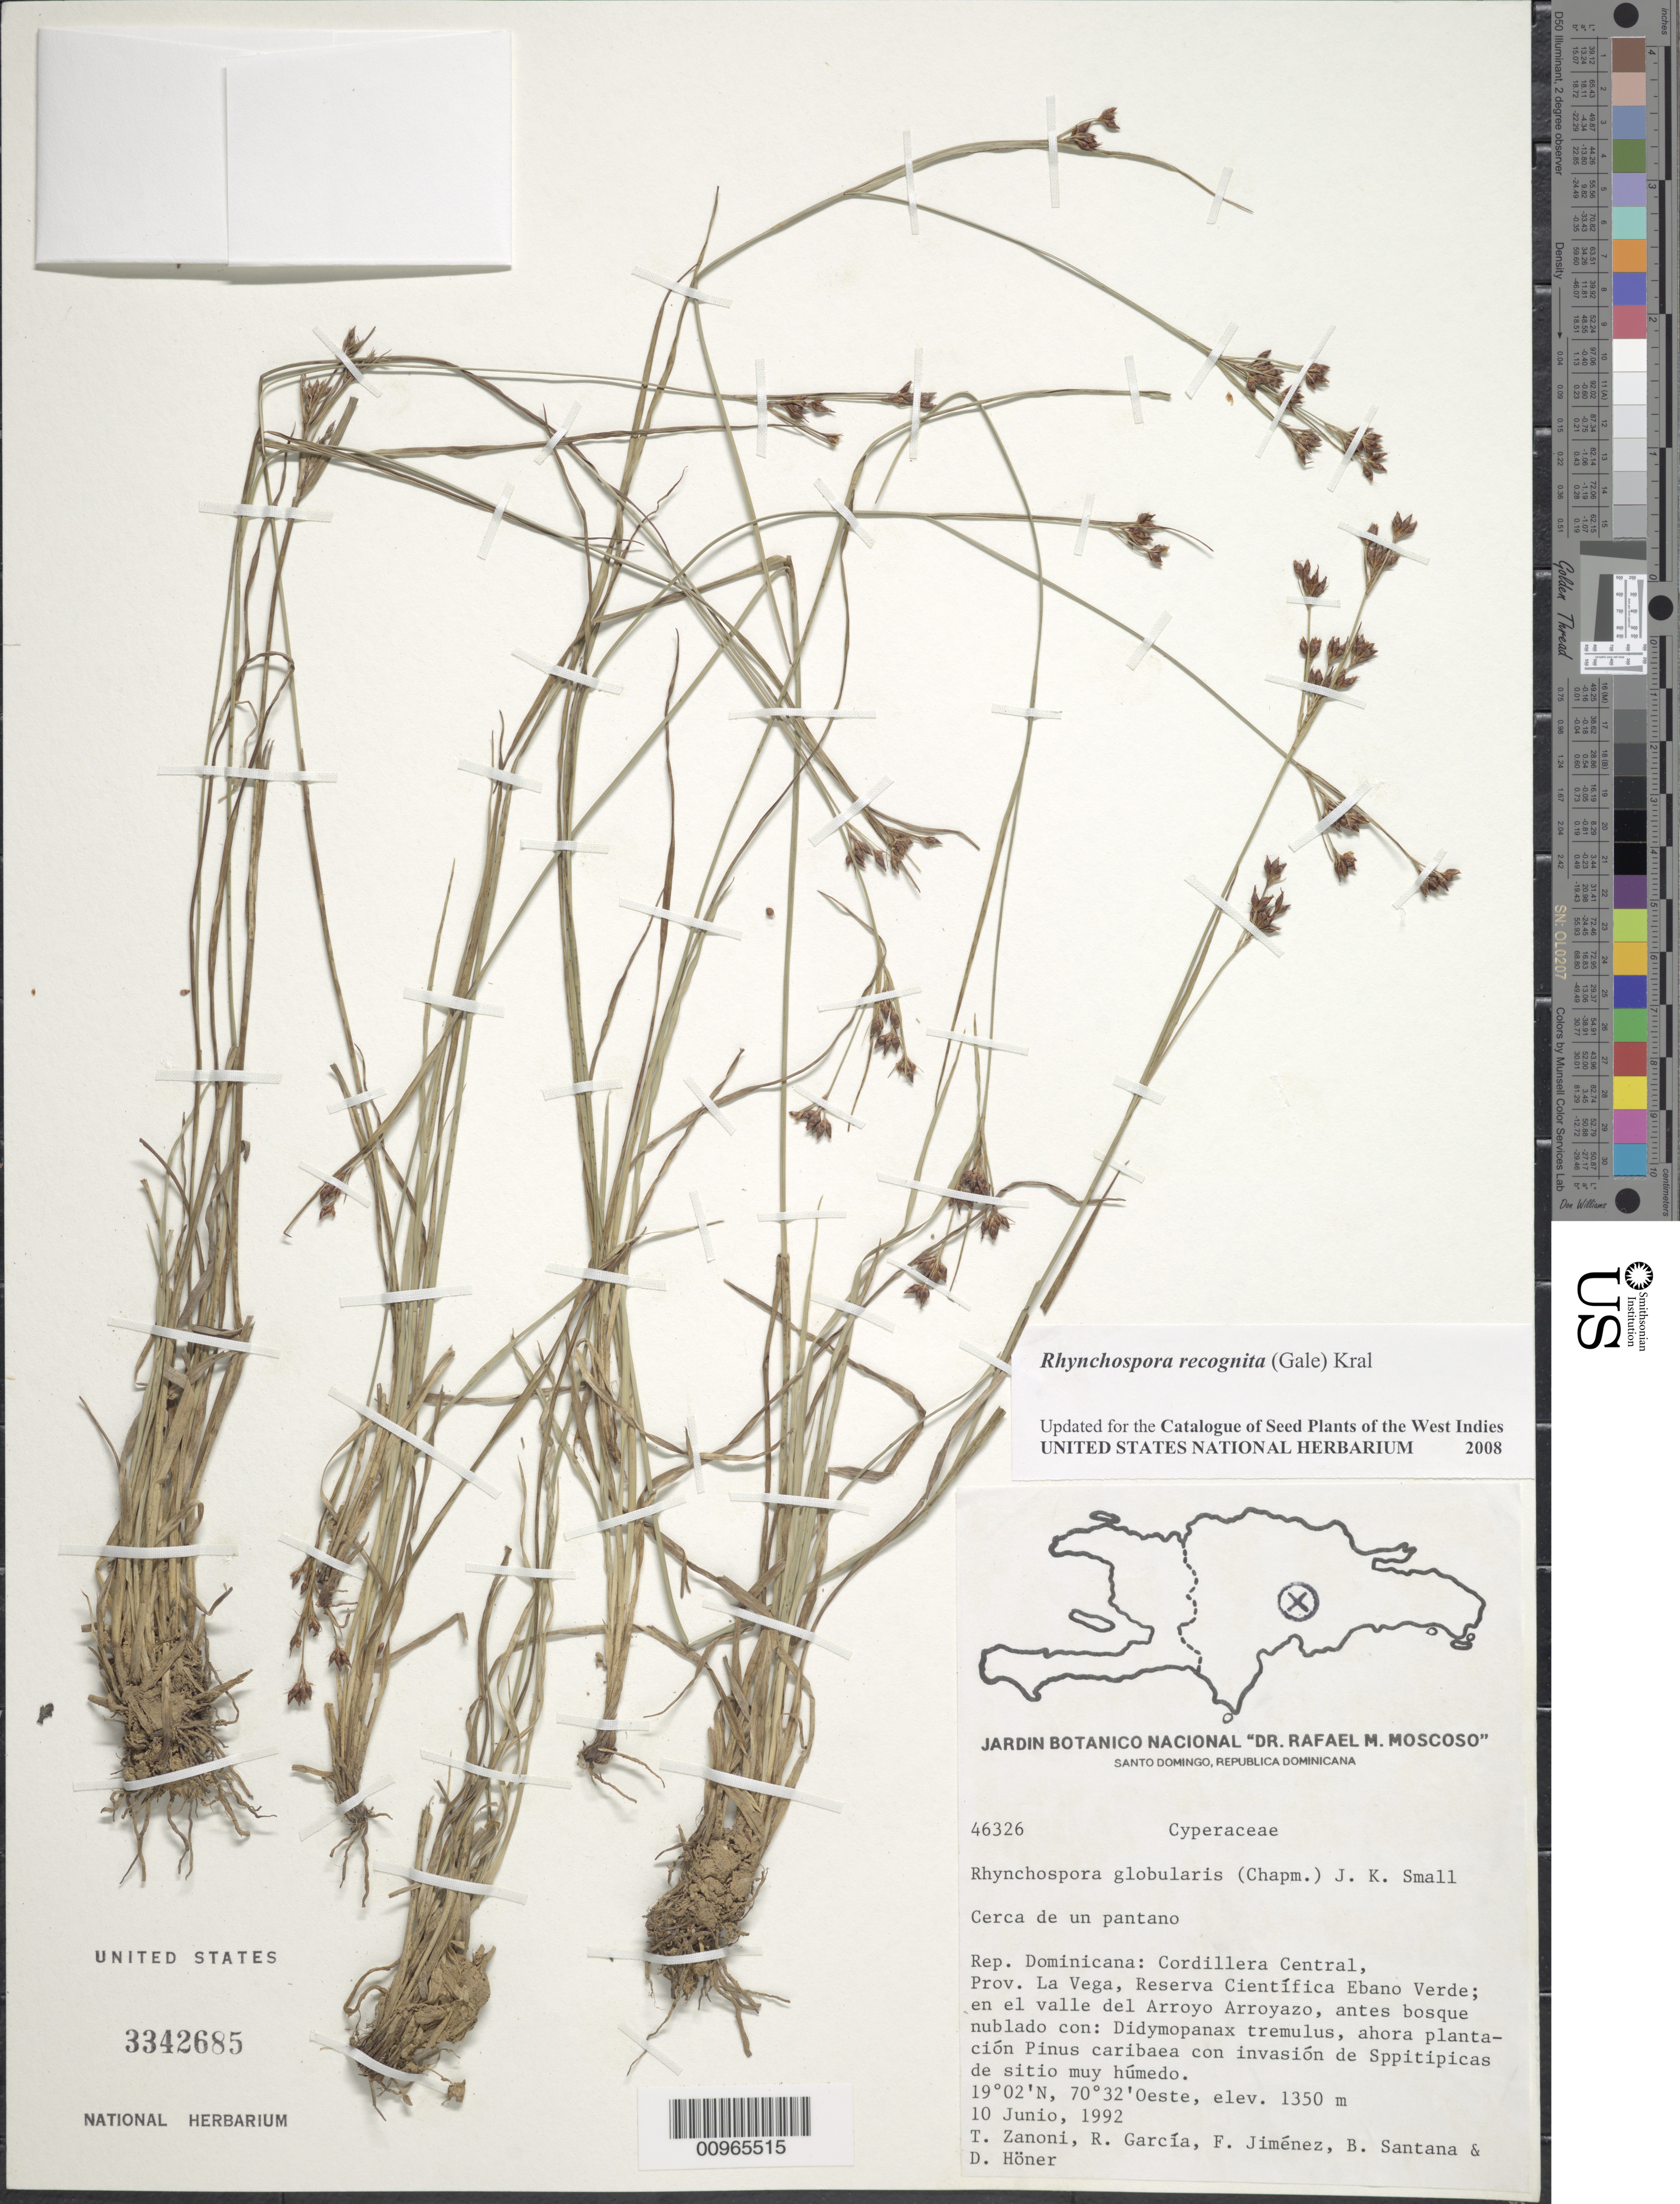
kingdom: Plantae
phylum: Tracheophyta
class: Liliopsida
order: Poales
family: Cyperaceae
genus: Rhynchospora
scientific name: Rhynchospora recognita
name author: (Gale) Kral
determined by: Strong, M. T., (US), Smithsonian Institution - National Museum of Natural History (UNITED STATES)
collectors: T. A. Zanoni, R. G. García, F. Jiménez, B. Santana & D. Höner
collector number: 46326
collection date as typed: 10 Jun 1992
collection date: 1992-06-10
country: Dominican Republic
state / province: La Vega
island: Hispaniola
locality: Cordillera Central, Reserva Científica Ebano Verde, en el valle del Arroyo Arroyazo, antes bosque nublado, ahora plantación Pinus caribaea con invasión de Sppitipicas de sitio muy húmedo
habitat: Cerca de un pantano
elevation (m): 1350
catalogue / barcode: US 3342685